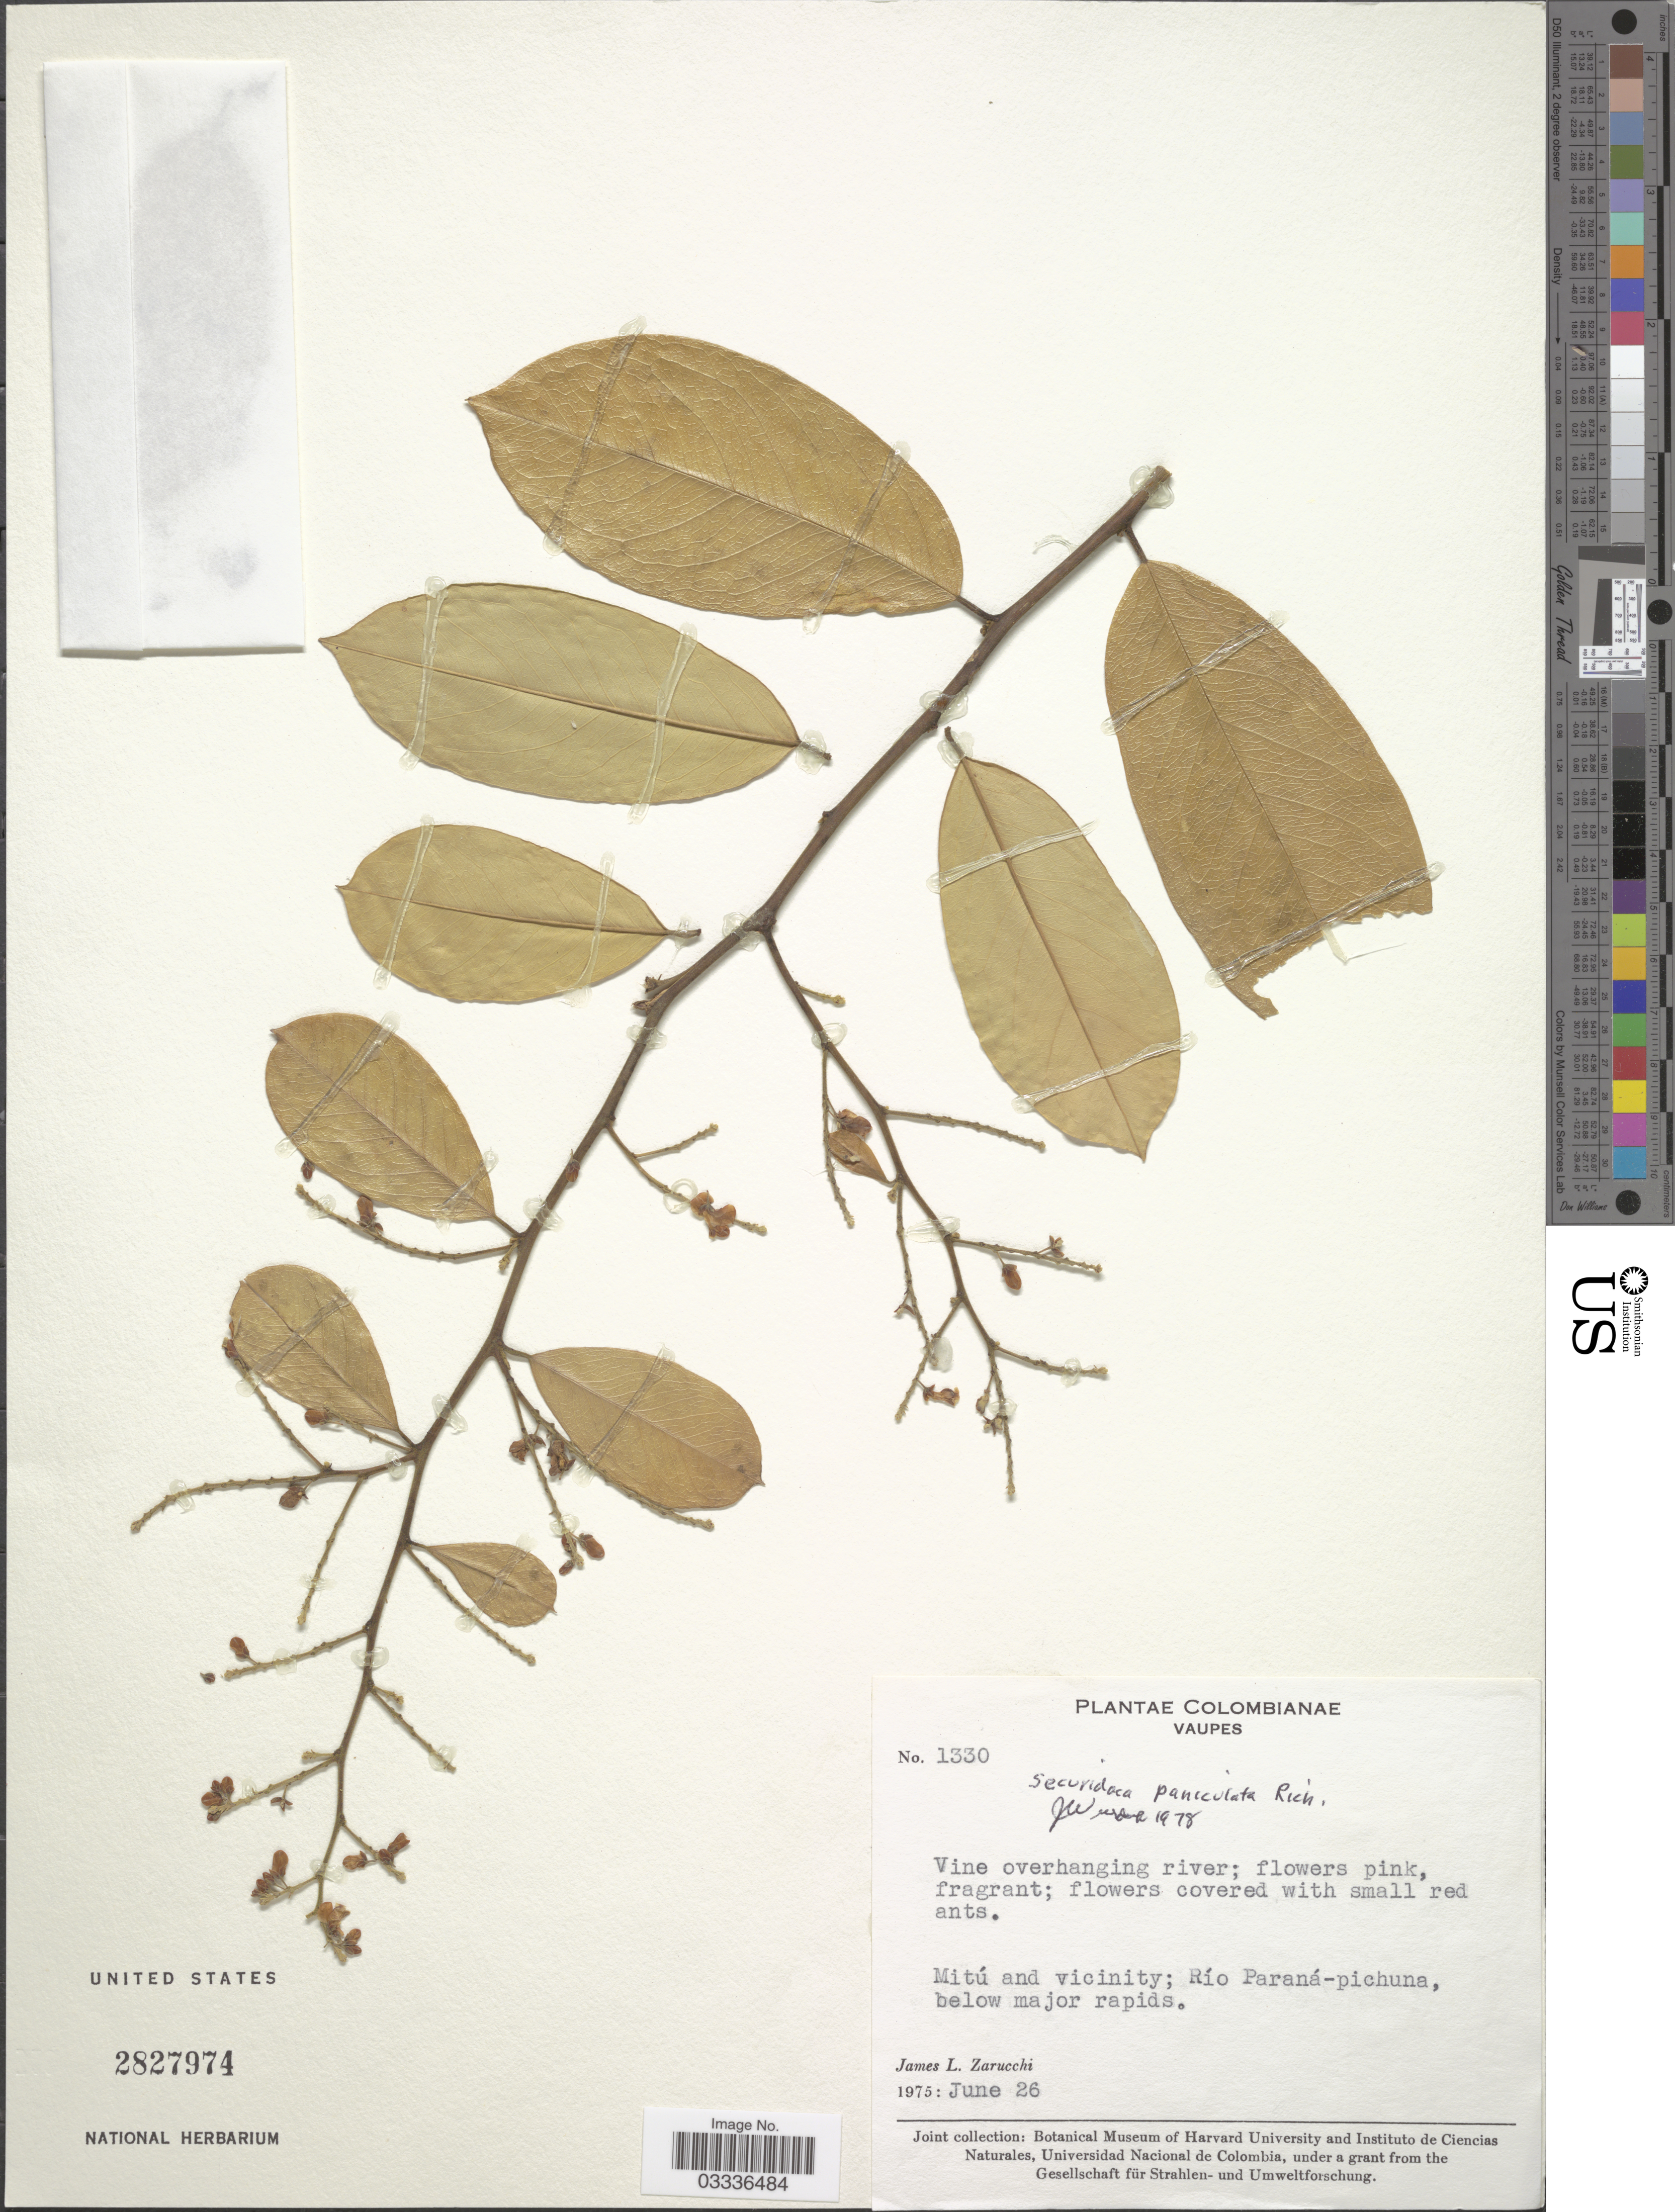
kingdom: Plantae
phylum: Tracheophyta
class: Magnoliopsida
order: Fabales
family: Polygalaceae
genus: Securidaca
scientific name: Securidaca paniculata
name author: Rich.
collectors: J. L. Zarucchi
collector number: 1330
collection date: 1975-06-26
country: Colombia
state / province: Vaupés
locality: Mitú and vicinity; Río Paraná-pichuna, below major rapids.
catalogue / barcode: US 2827974